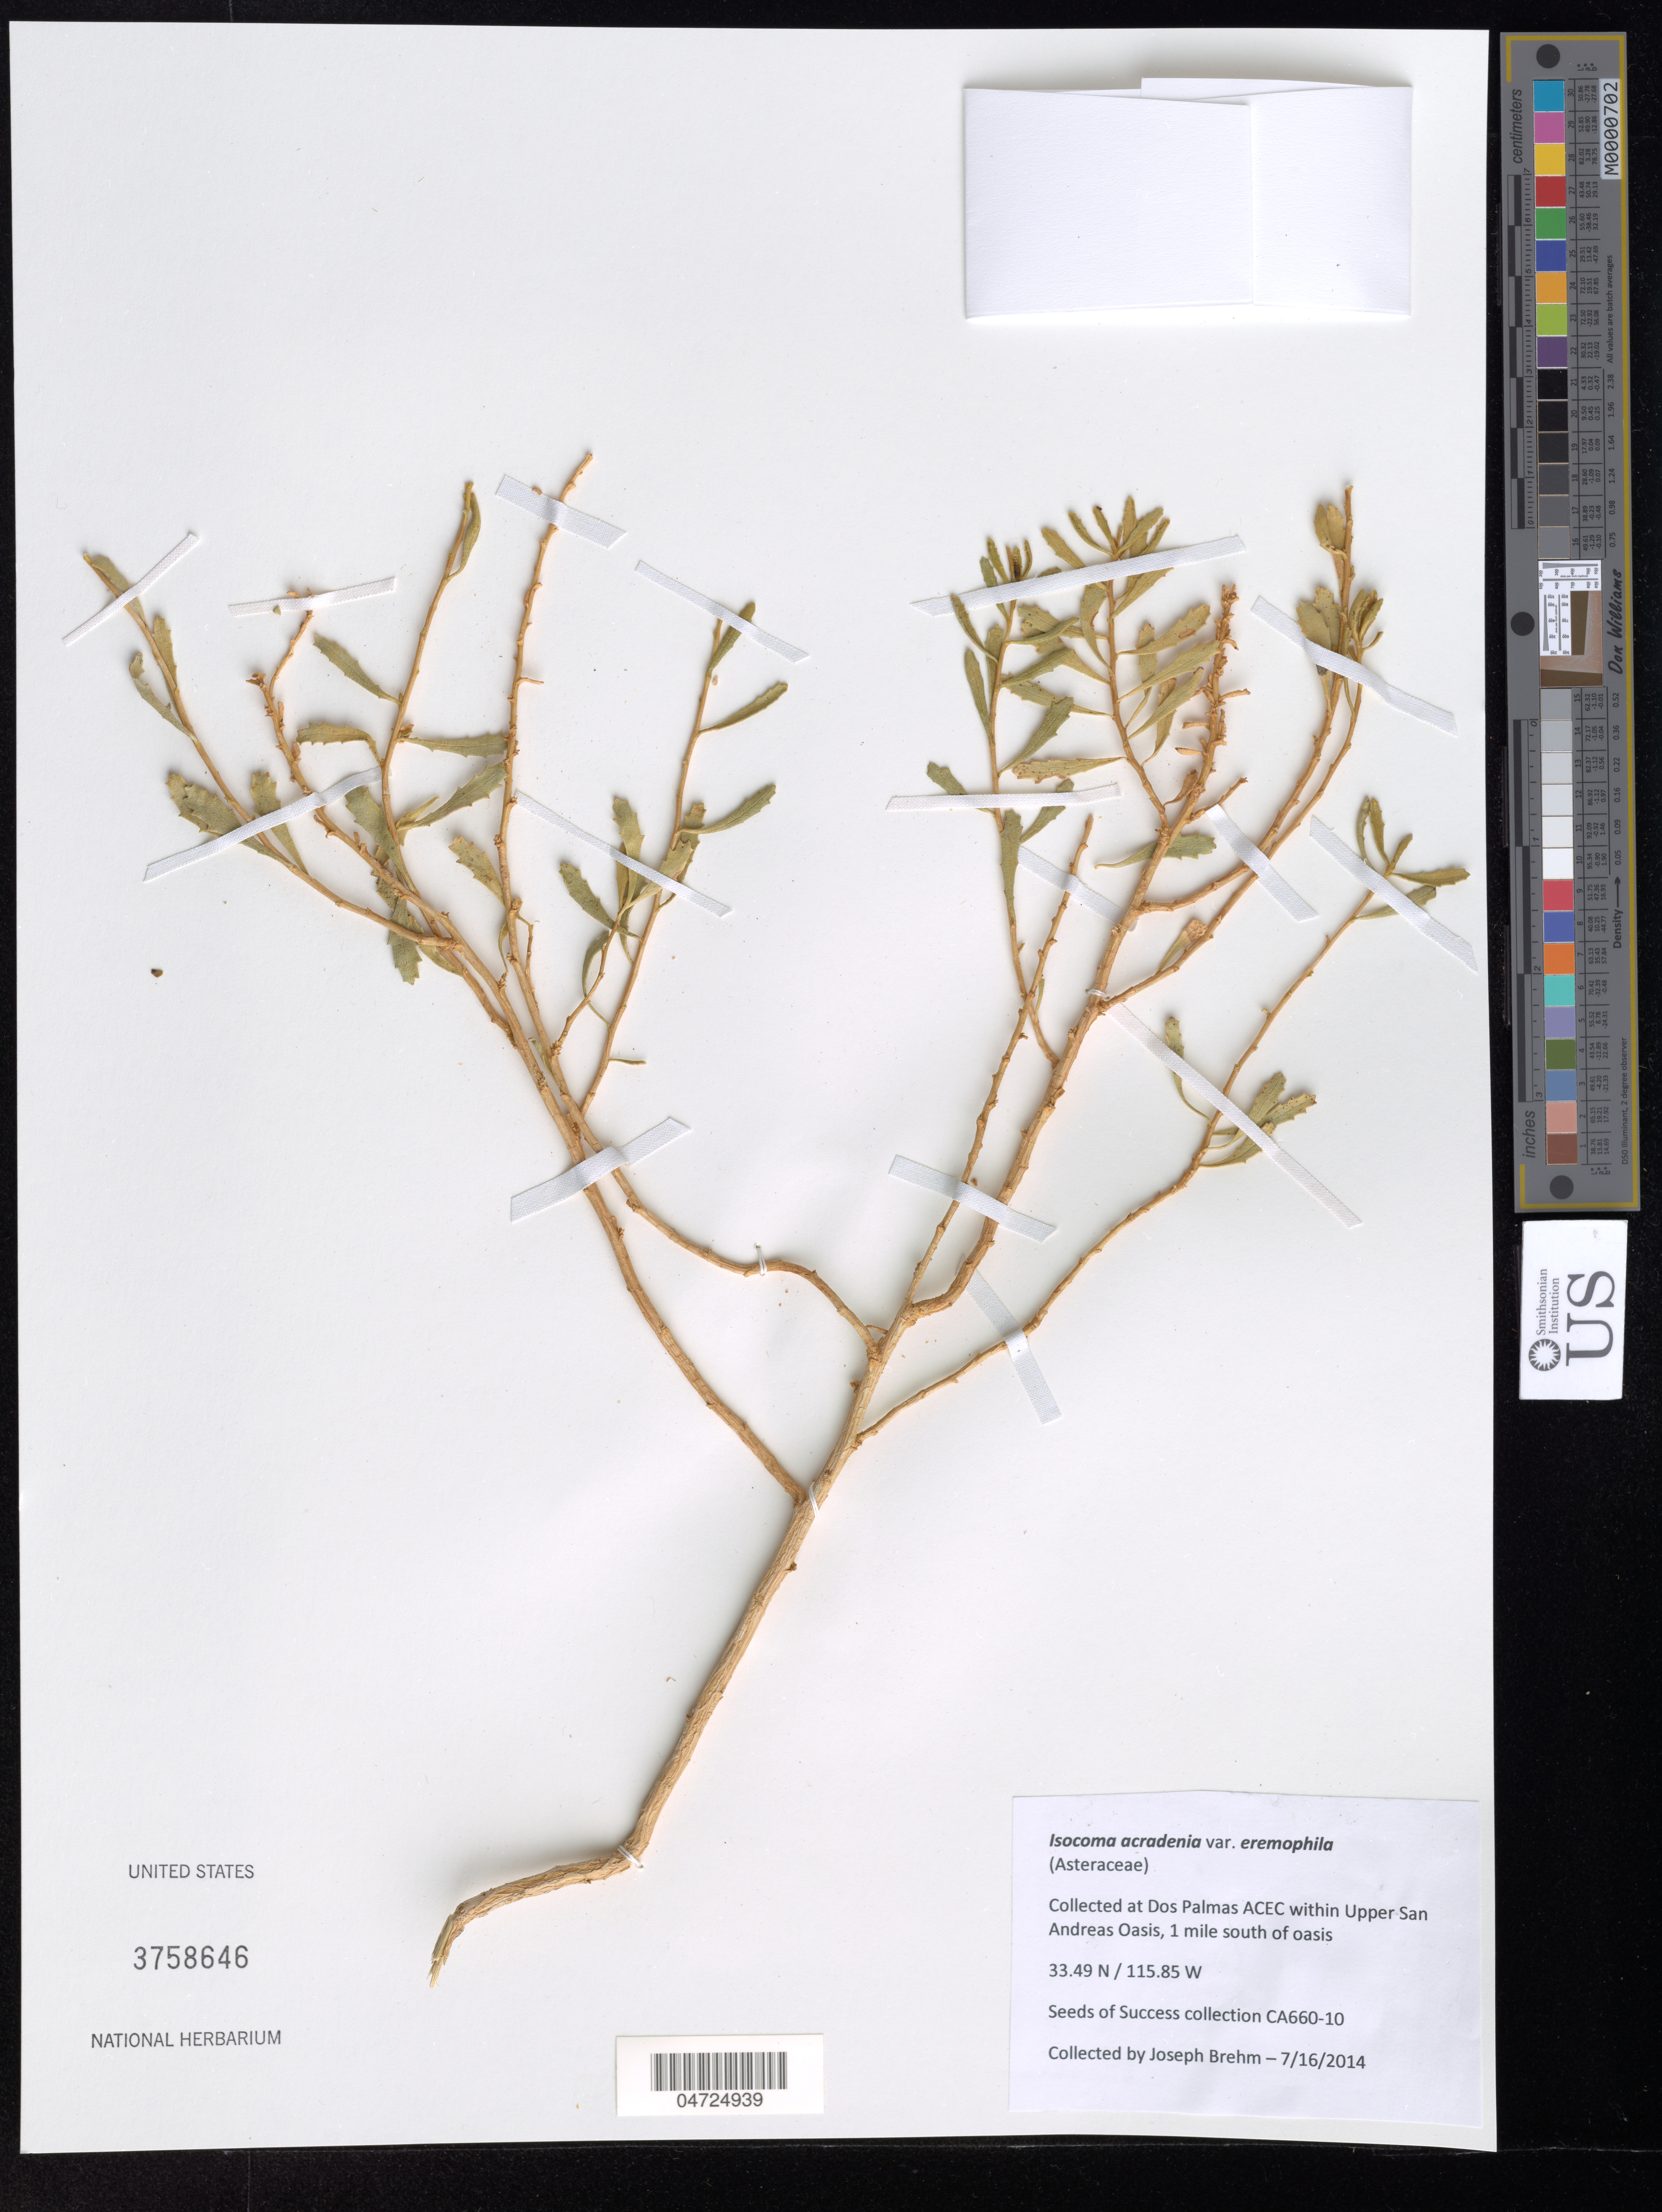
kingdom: Plantae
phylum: Tracheophyta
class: Magnoliopsida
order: Asterales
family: Asteraceae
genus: Isocoma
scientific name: Isocoma acradenia var. eremophila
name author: (S.W. Greene) G.L. Nesom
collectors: J. Brehm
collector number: CA660-10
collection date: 2014-07-16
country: United States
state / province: California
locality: At dos Palmas ACEC within Upper San Andreas Oasis, 1 mile south of oasis.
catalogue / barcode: US 3758646